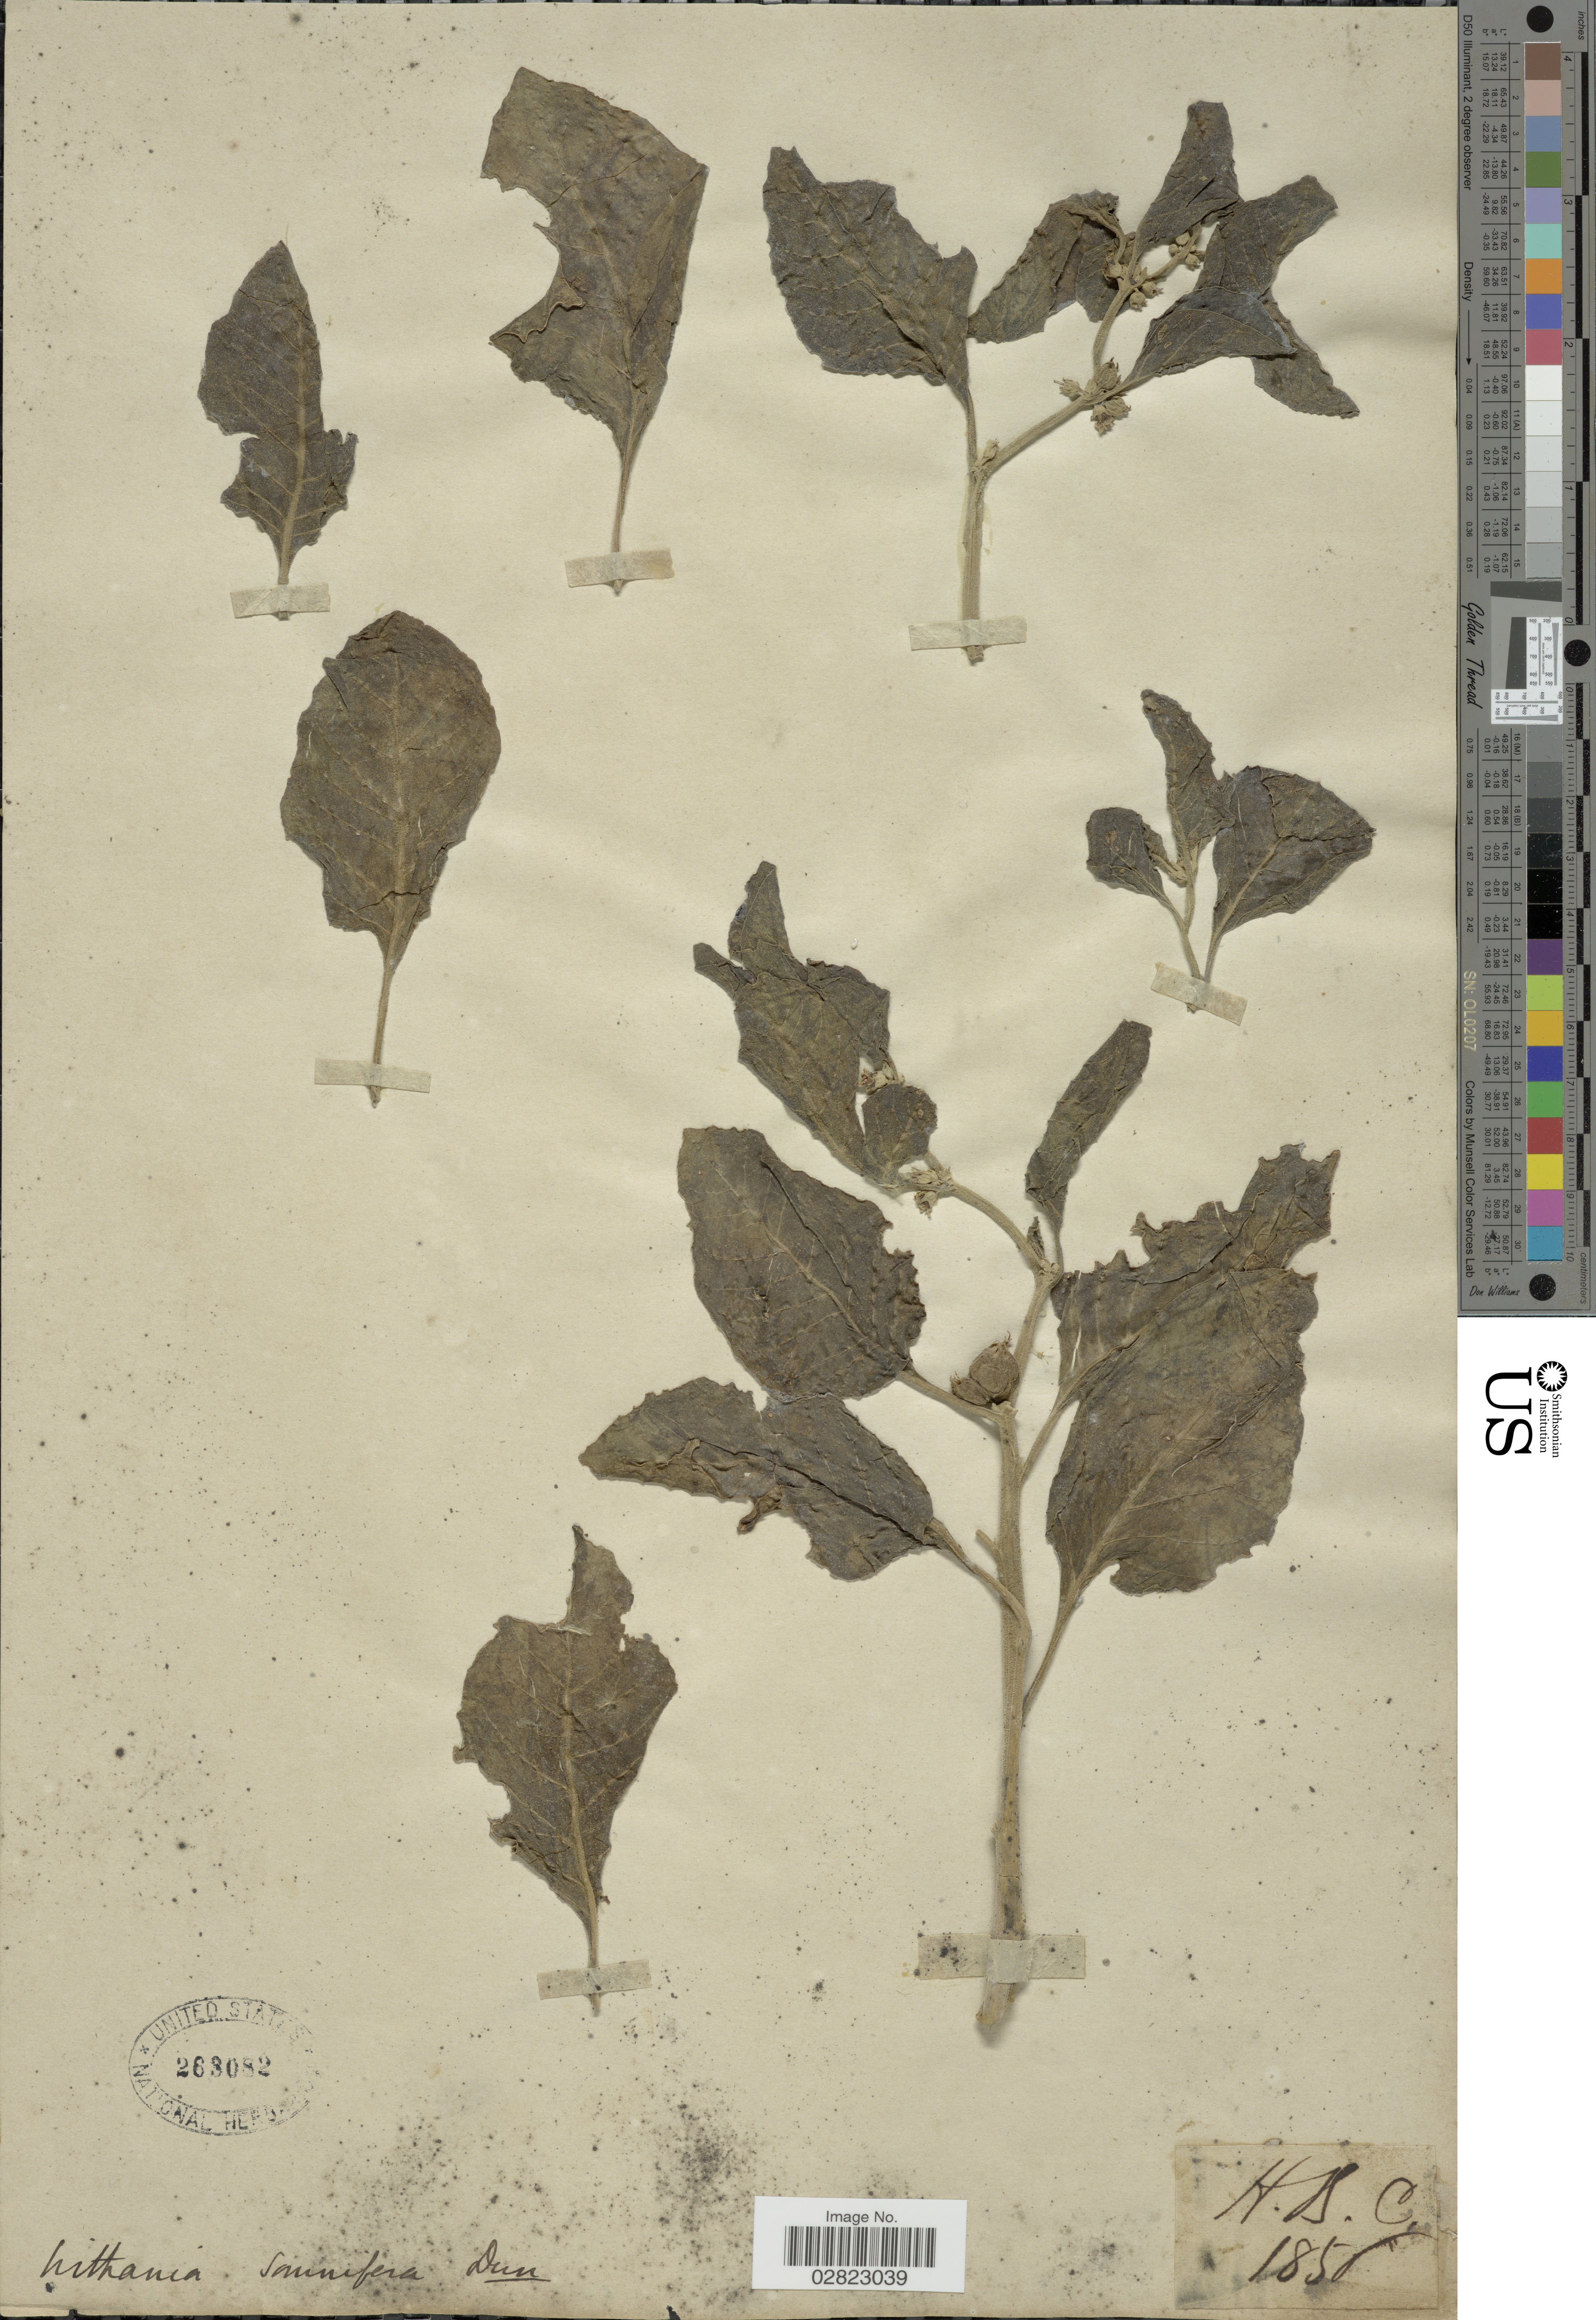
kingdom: Plantae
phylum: Tracheophyta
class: Magnoliopsida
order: Solanales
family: Solanaceae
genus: Withania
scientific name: Withania somnifera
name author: (L.) Dunal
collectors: H. B. C.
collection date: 1856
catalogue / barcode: US 263082